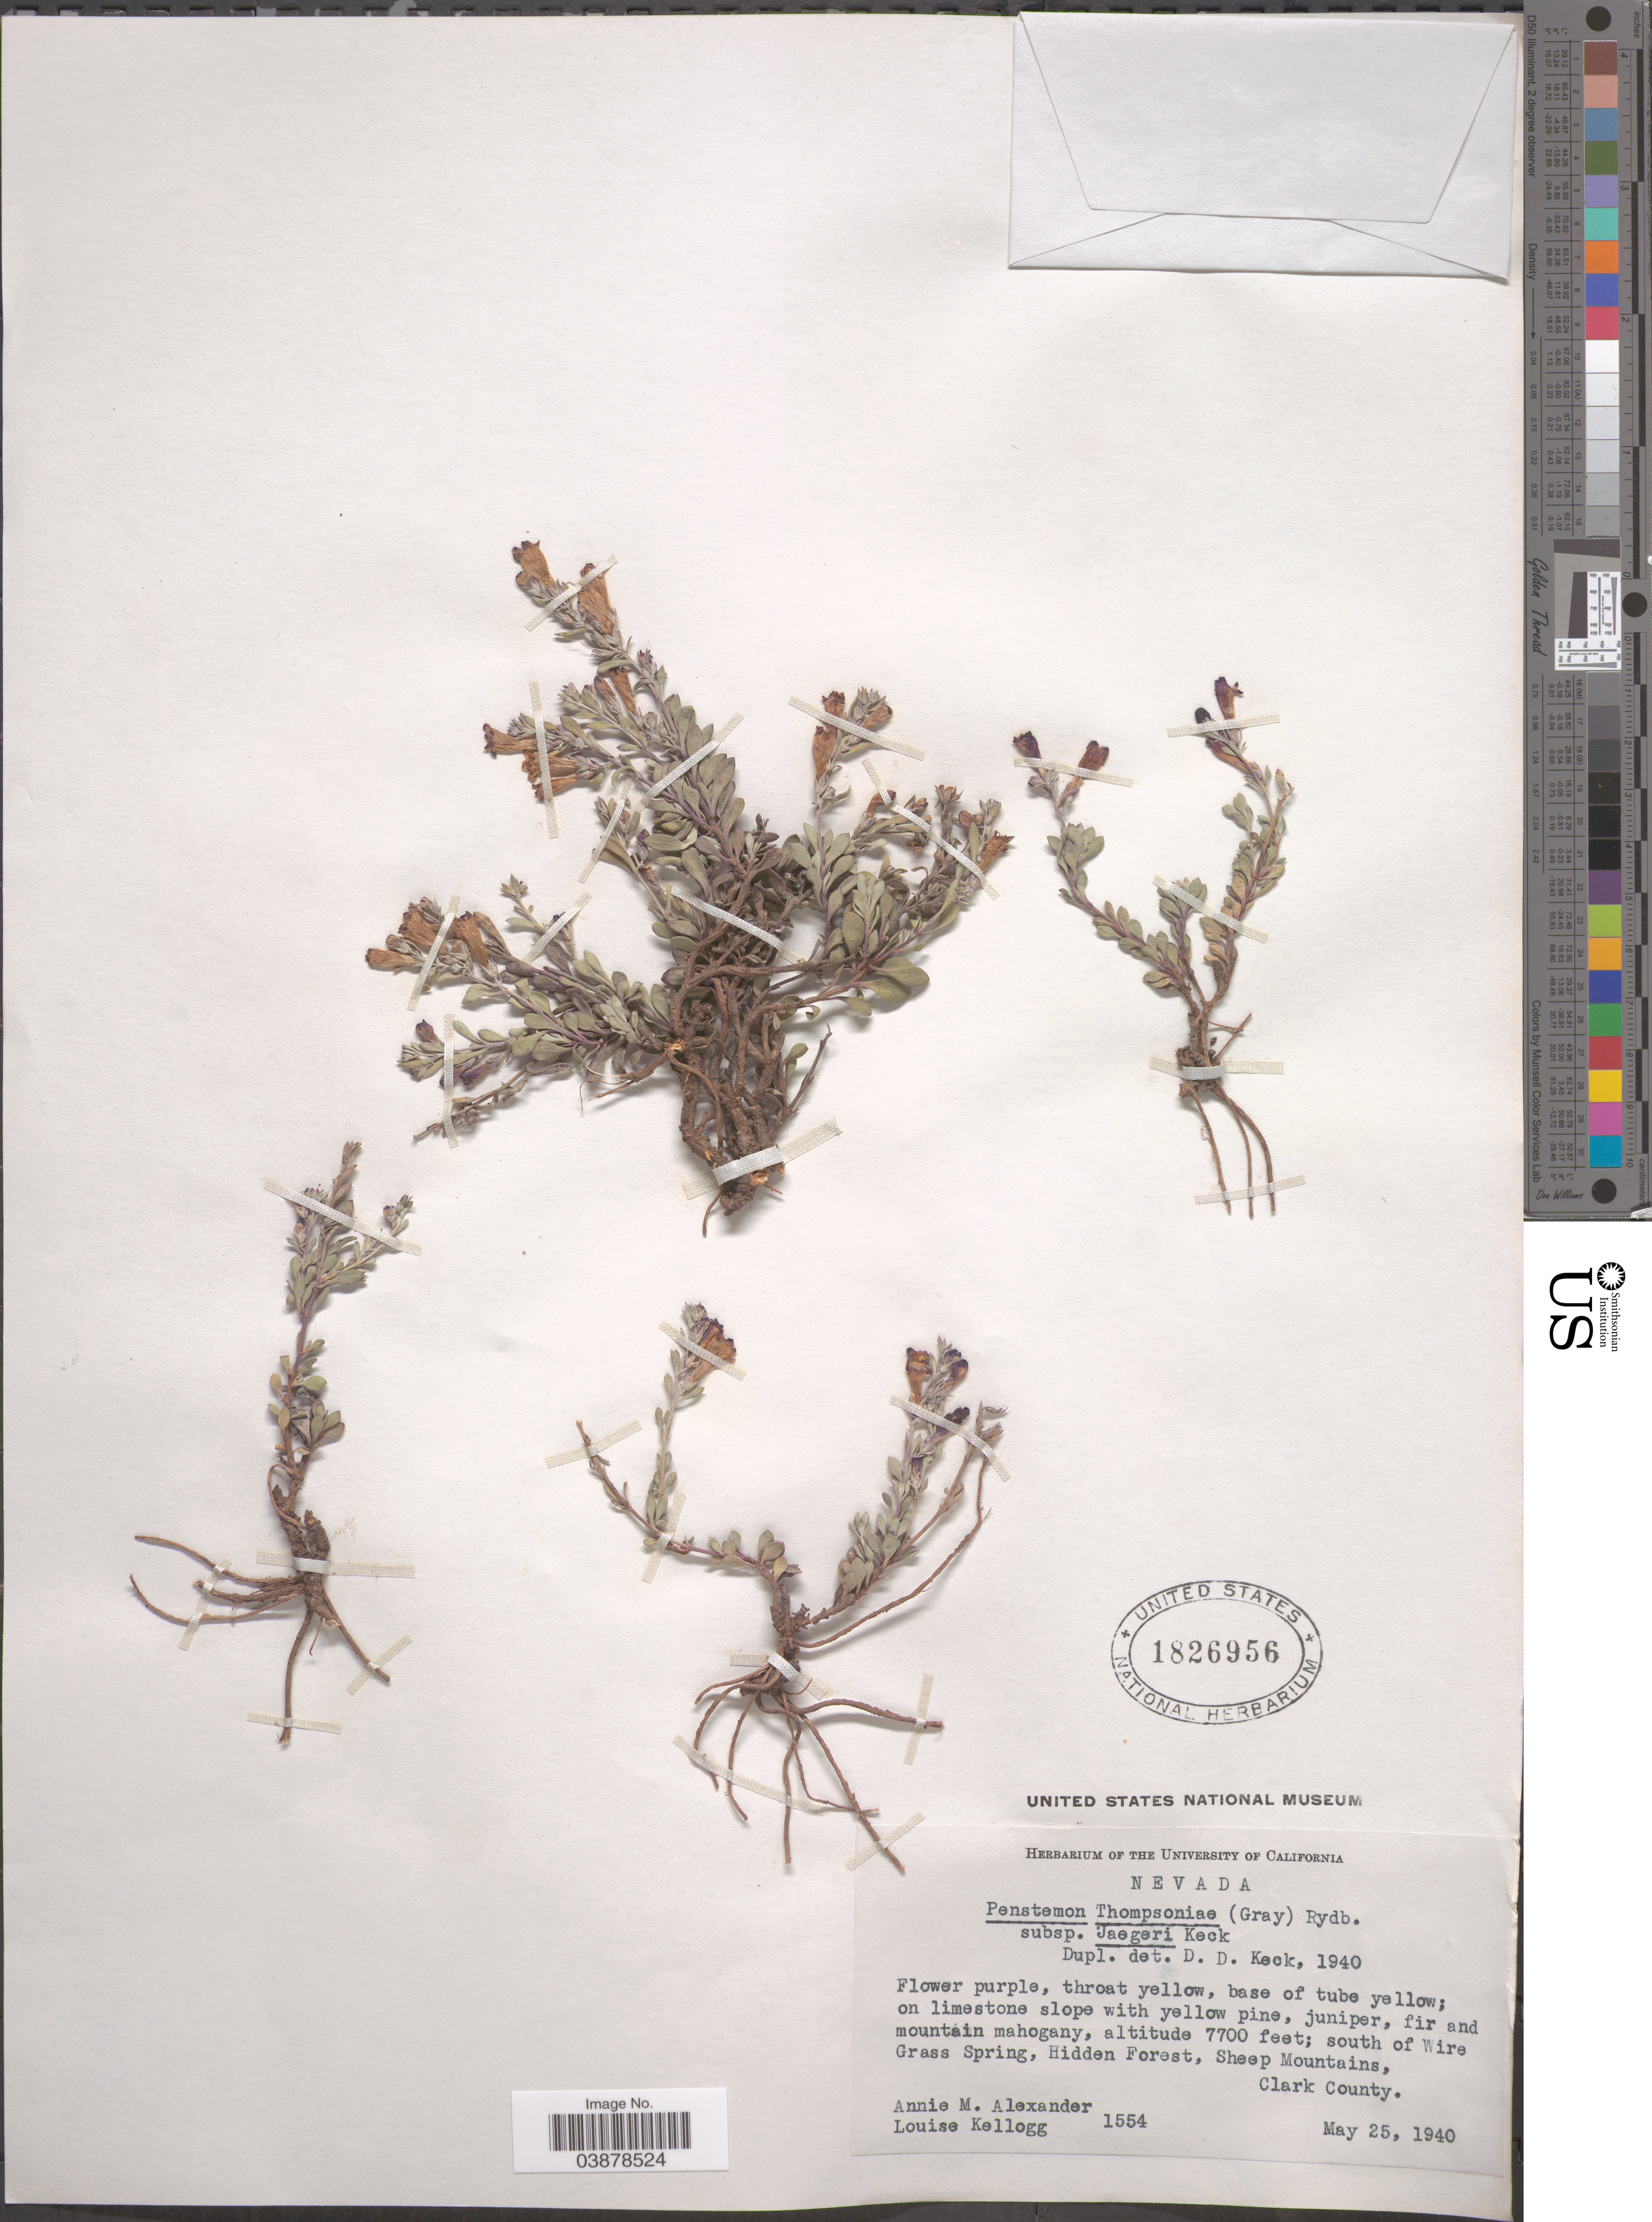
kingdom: Plantae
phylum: Tracheophyta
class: Magnoliopsida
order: Lamiales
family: Plantaginaceae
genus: Penstemon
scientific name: Penstemon thompsonaie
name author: (A. Gray) Rydb.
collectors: A. M. Alexander & L. Kellogg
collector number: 1554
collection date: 1940-05-25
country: United States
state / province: Nevada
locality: South of Wire Grass Spring, Hidden Forest, Sheep Mountains, Clark County.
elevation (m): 2347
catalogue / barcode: US 1826956